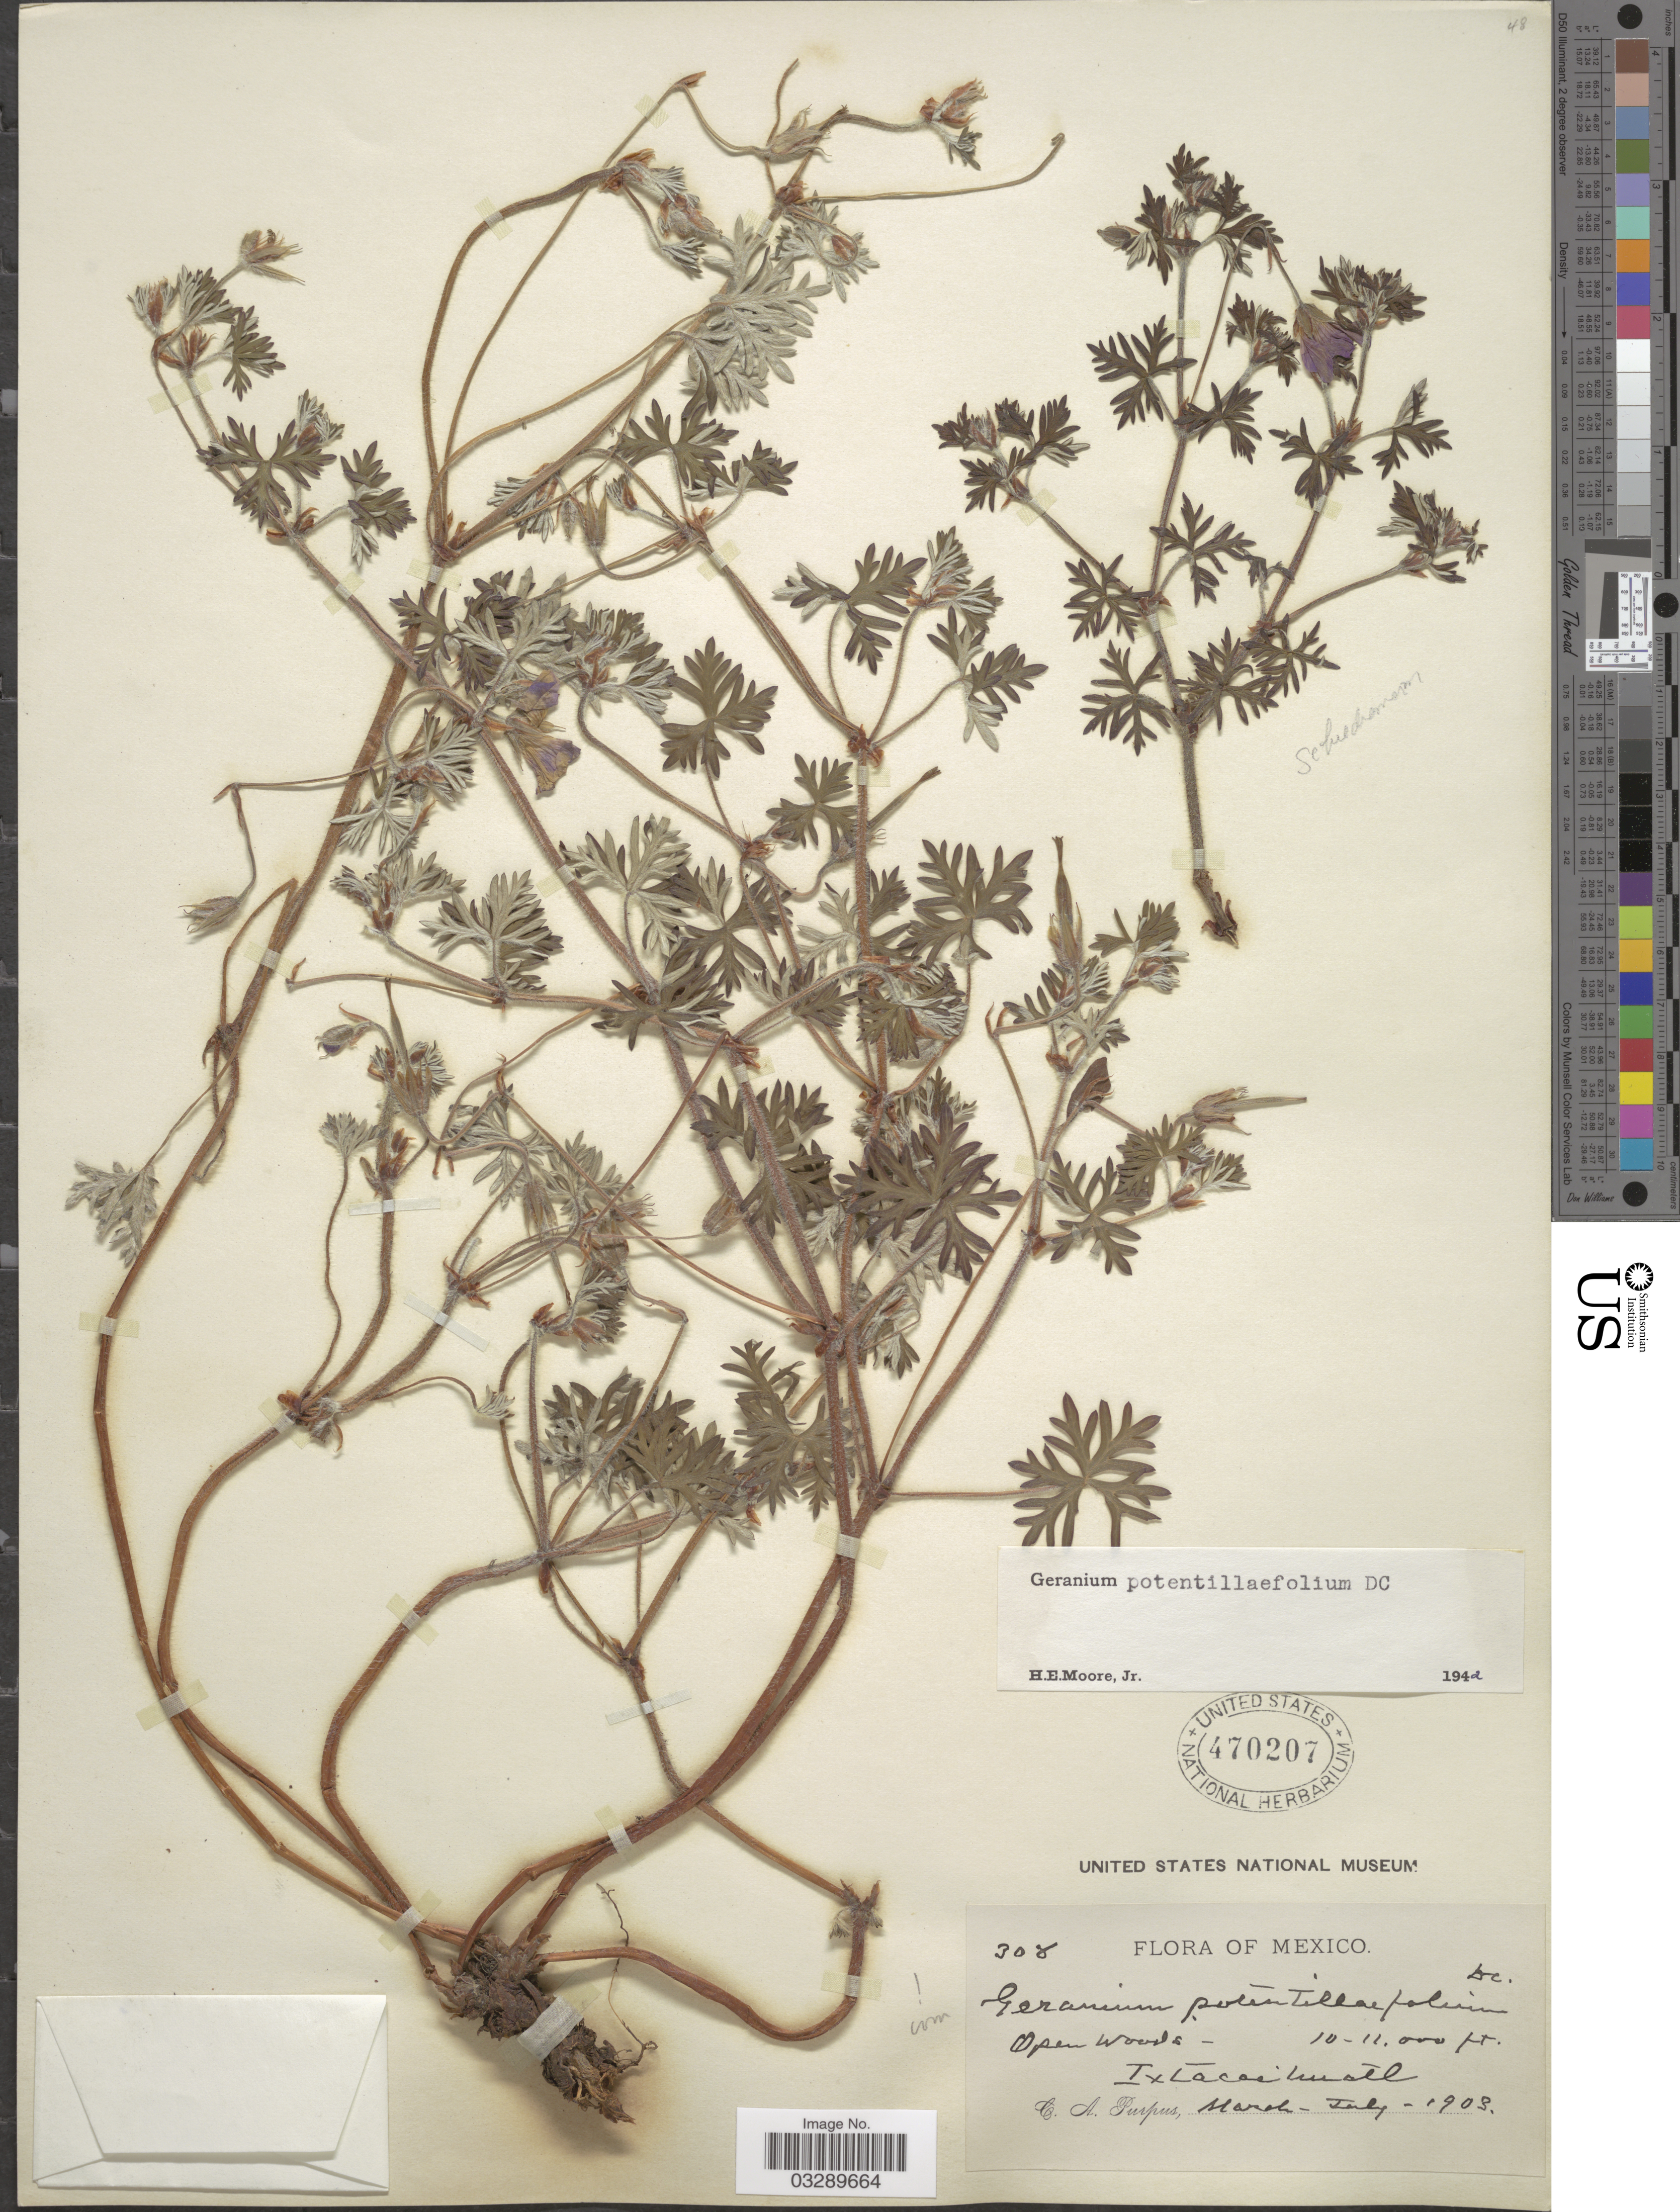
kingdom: Plantae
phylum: Tracheophyta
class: Magnoliopsida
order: Geraniales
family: Geraniaceae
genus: Geranium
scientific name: Geranium pontentillifolium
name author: DC.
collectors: C. A. Purpus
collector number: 308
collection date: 1903-03/1903-07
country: Mexico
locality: Ixtaccihuatl.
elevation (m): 3048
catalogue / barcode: US 470207